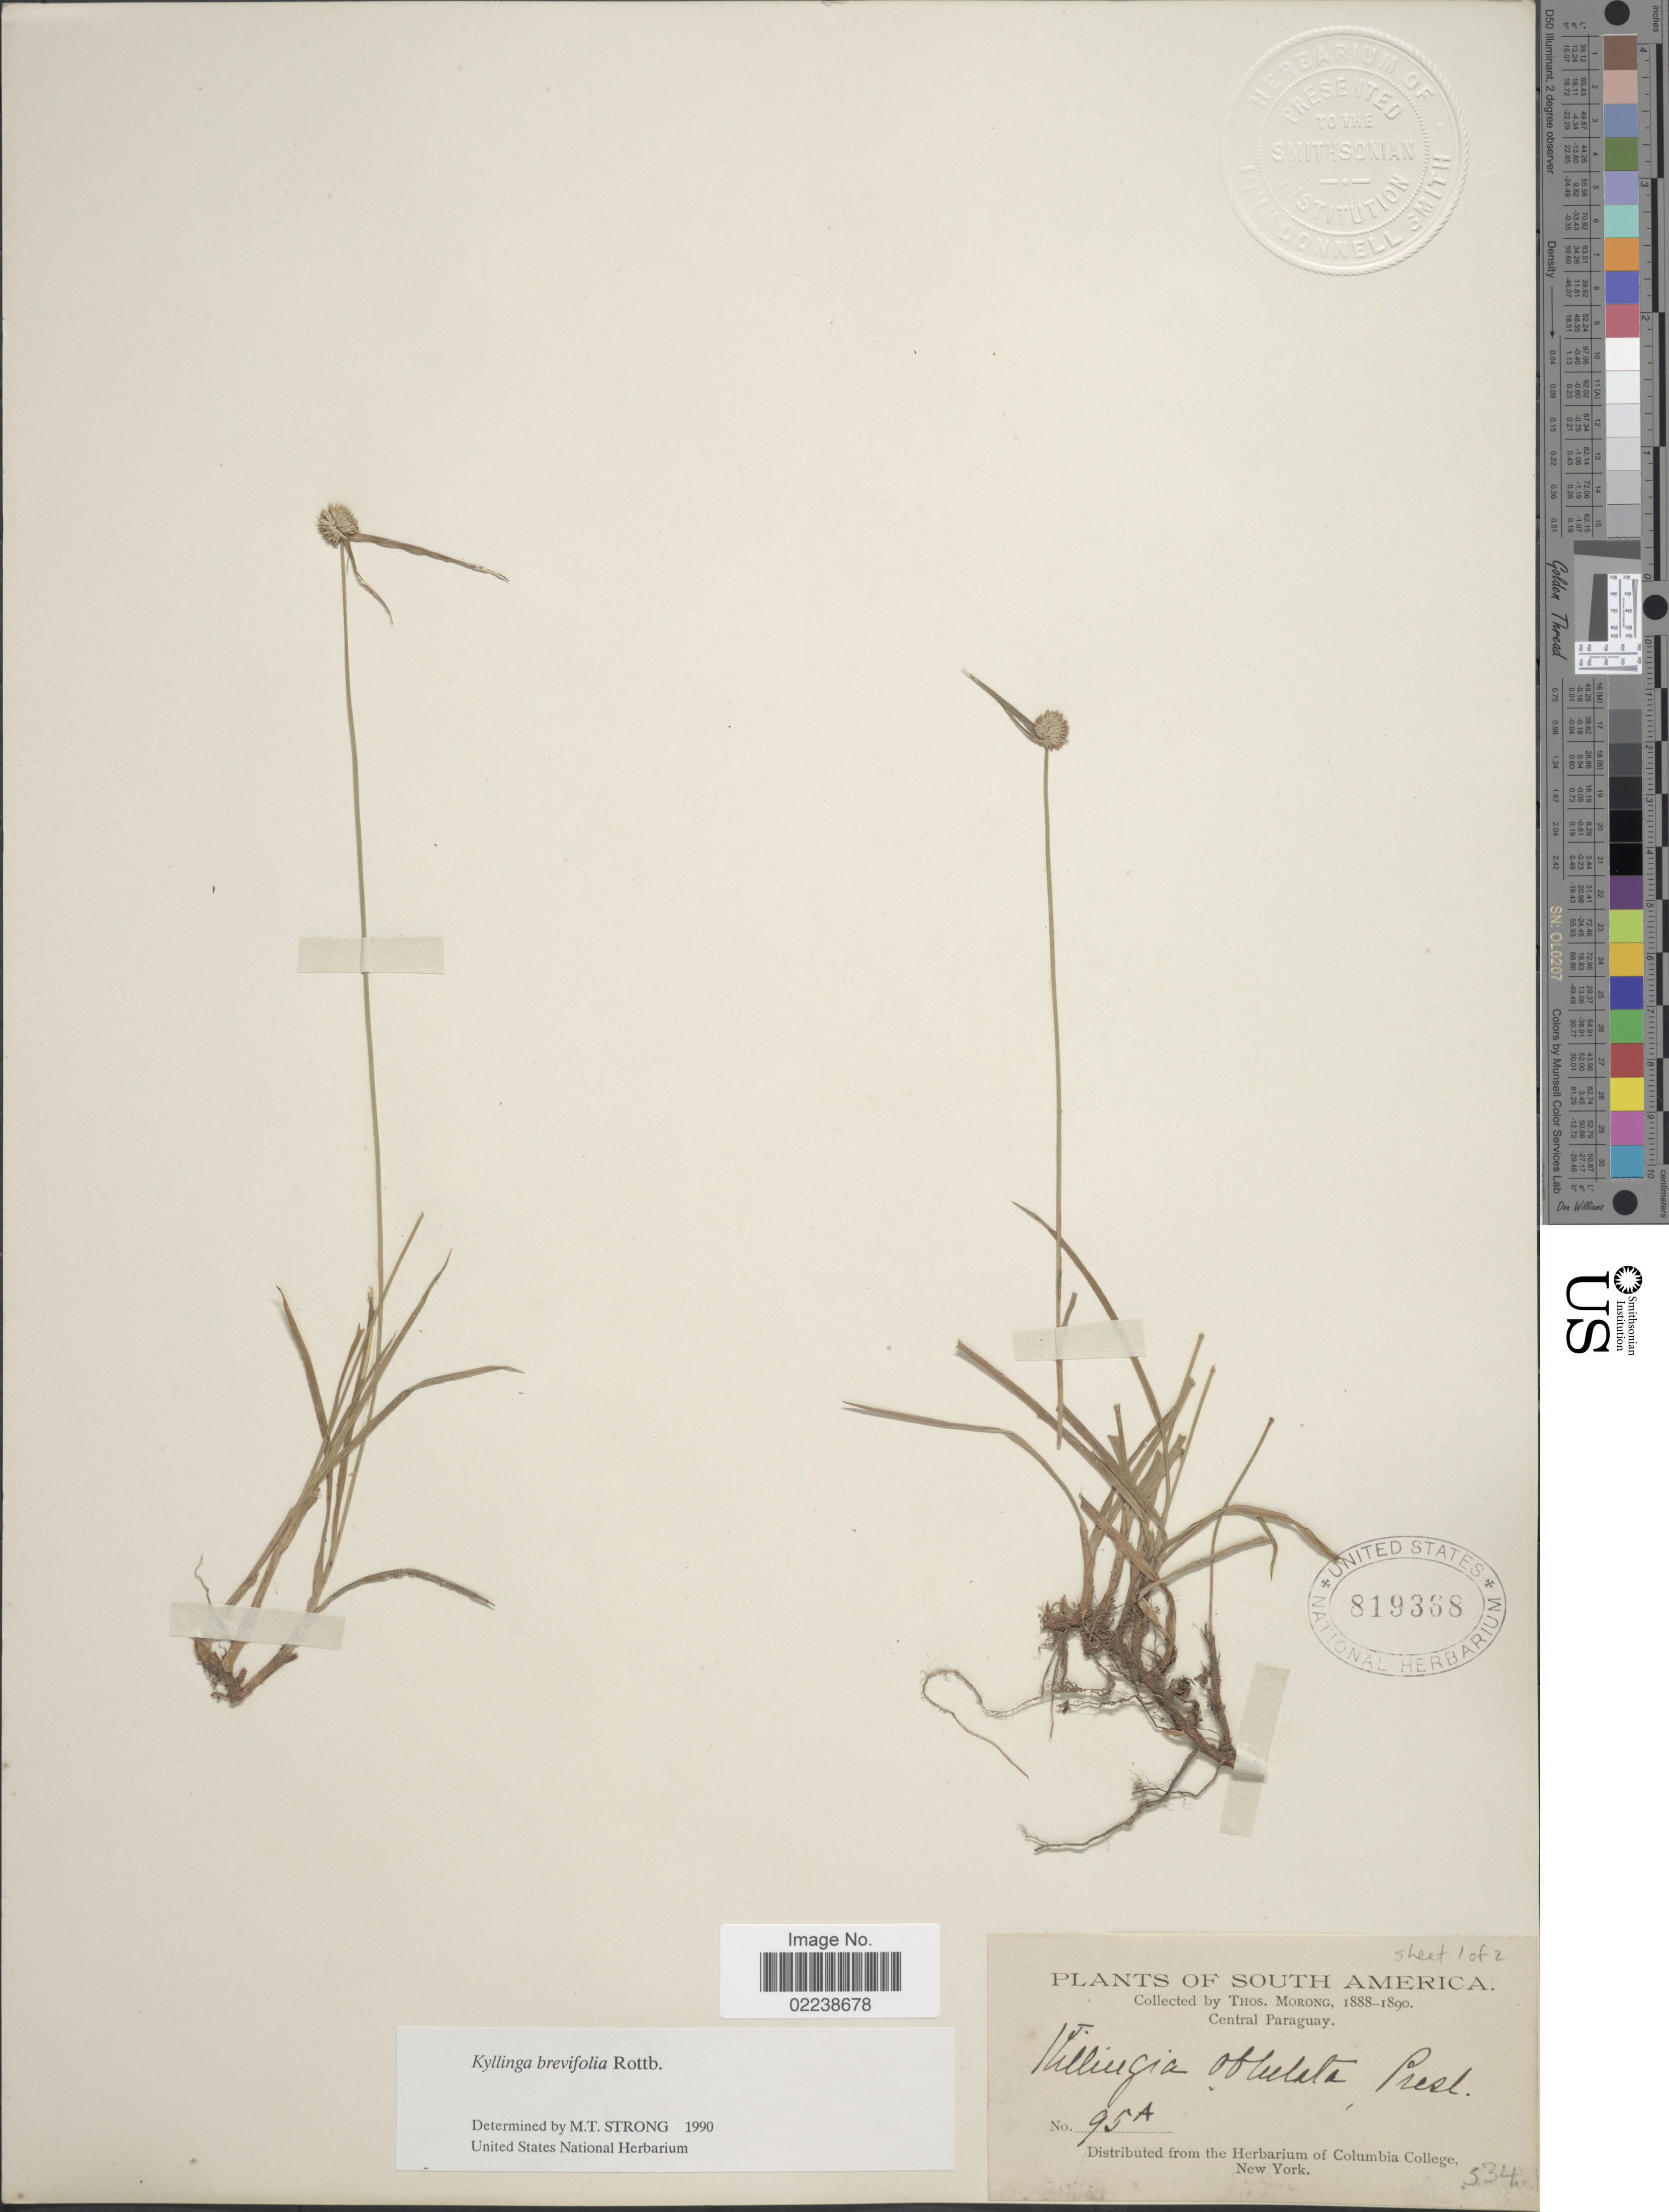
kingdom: Plantae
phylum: Tracheophyta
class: Liliopsida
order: Poales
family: Cyperaceae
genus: Cyperus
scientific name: Cyperus brevifolius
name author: (Rottb.) Hassk.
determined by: Strong, M. T., (US), Smithsonian Institution - National Museum of Natural History (UNITED STATES)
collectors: ex herb. T. Morong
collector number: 95A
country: Paraguay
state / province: Central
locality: Central Paraguay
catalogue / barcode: US 819368